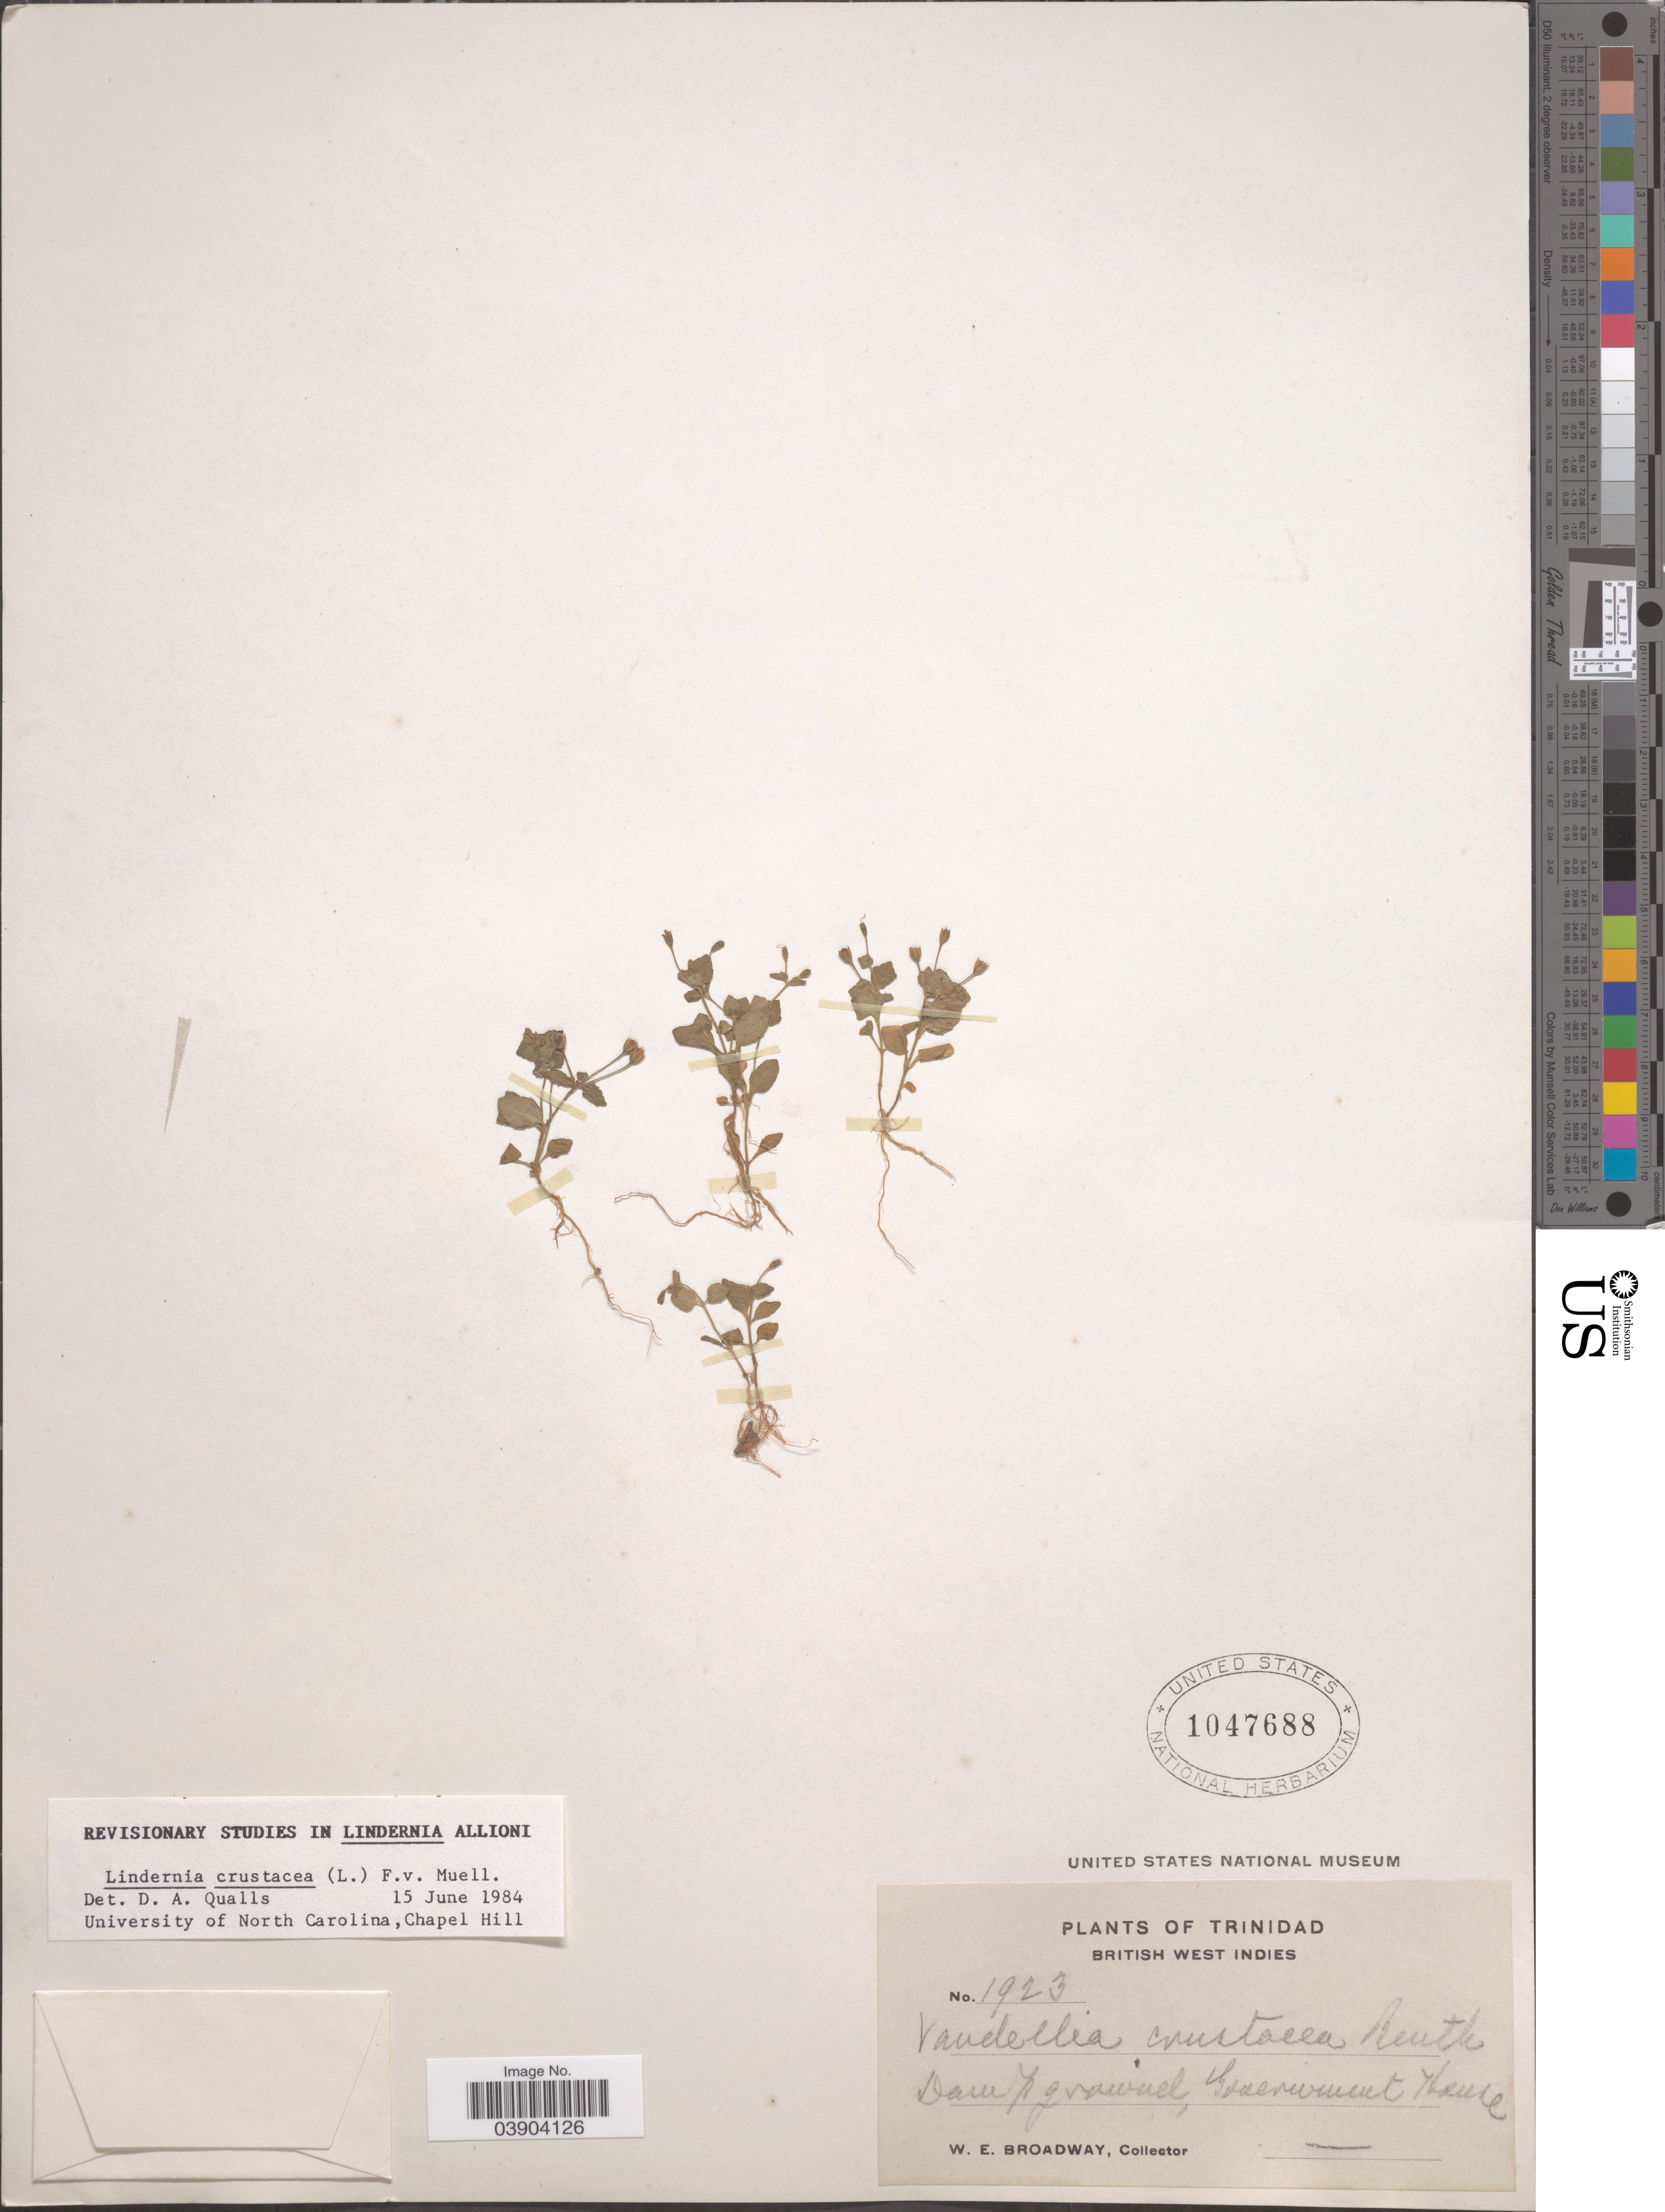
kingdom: Plantae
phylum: Tracheophyta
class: Magnoliopsida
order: Lamiales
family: Linderniaceae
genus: Lindernia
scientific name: Lindernia crustacea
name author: (L.) F. Muell.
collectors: W. E. Broadway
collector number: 1923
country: Trinidad and Tobago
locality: Trinidad. British West Indies. Government House.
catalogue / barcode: US 1047688